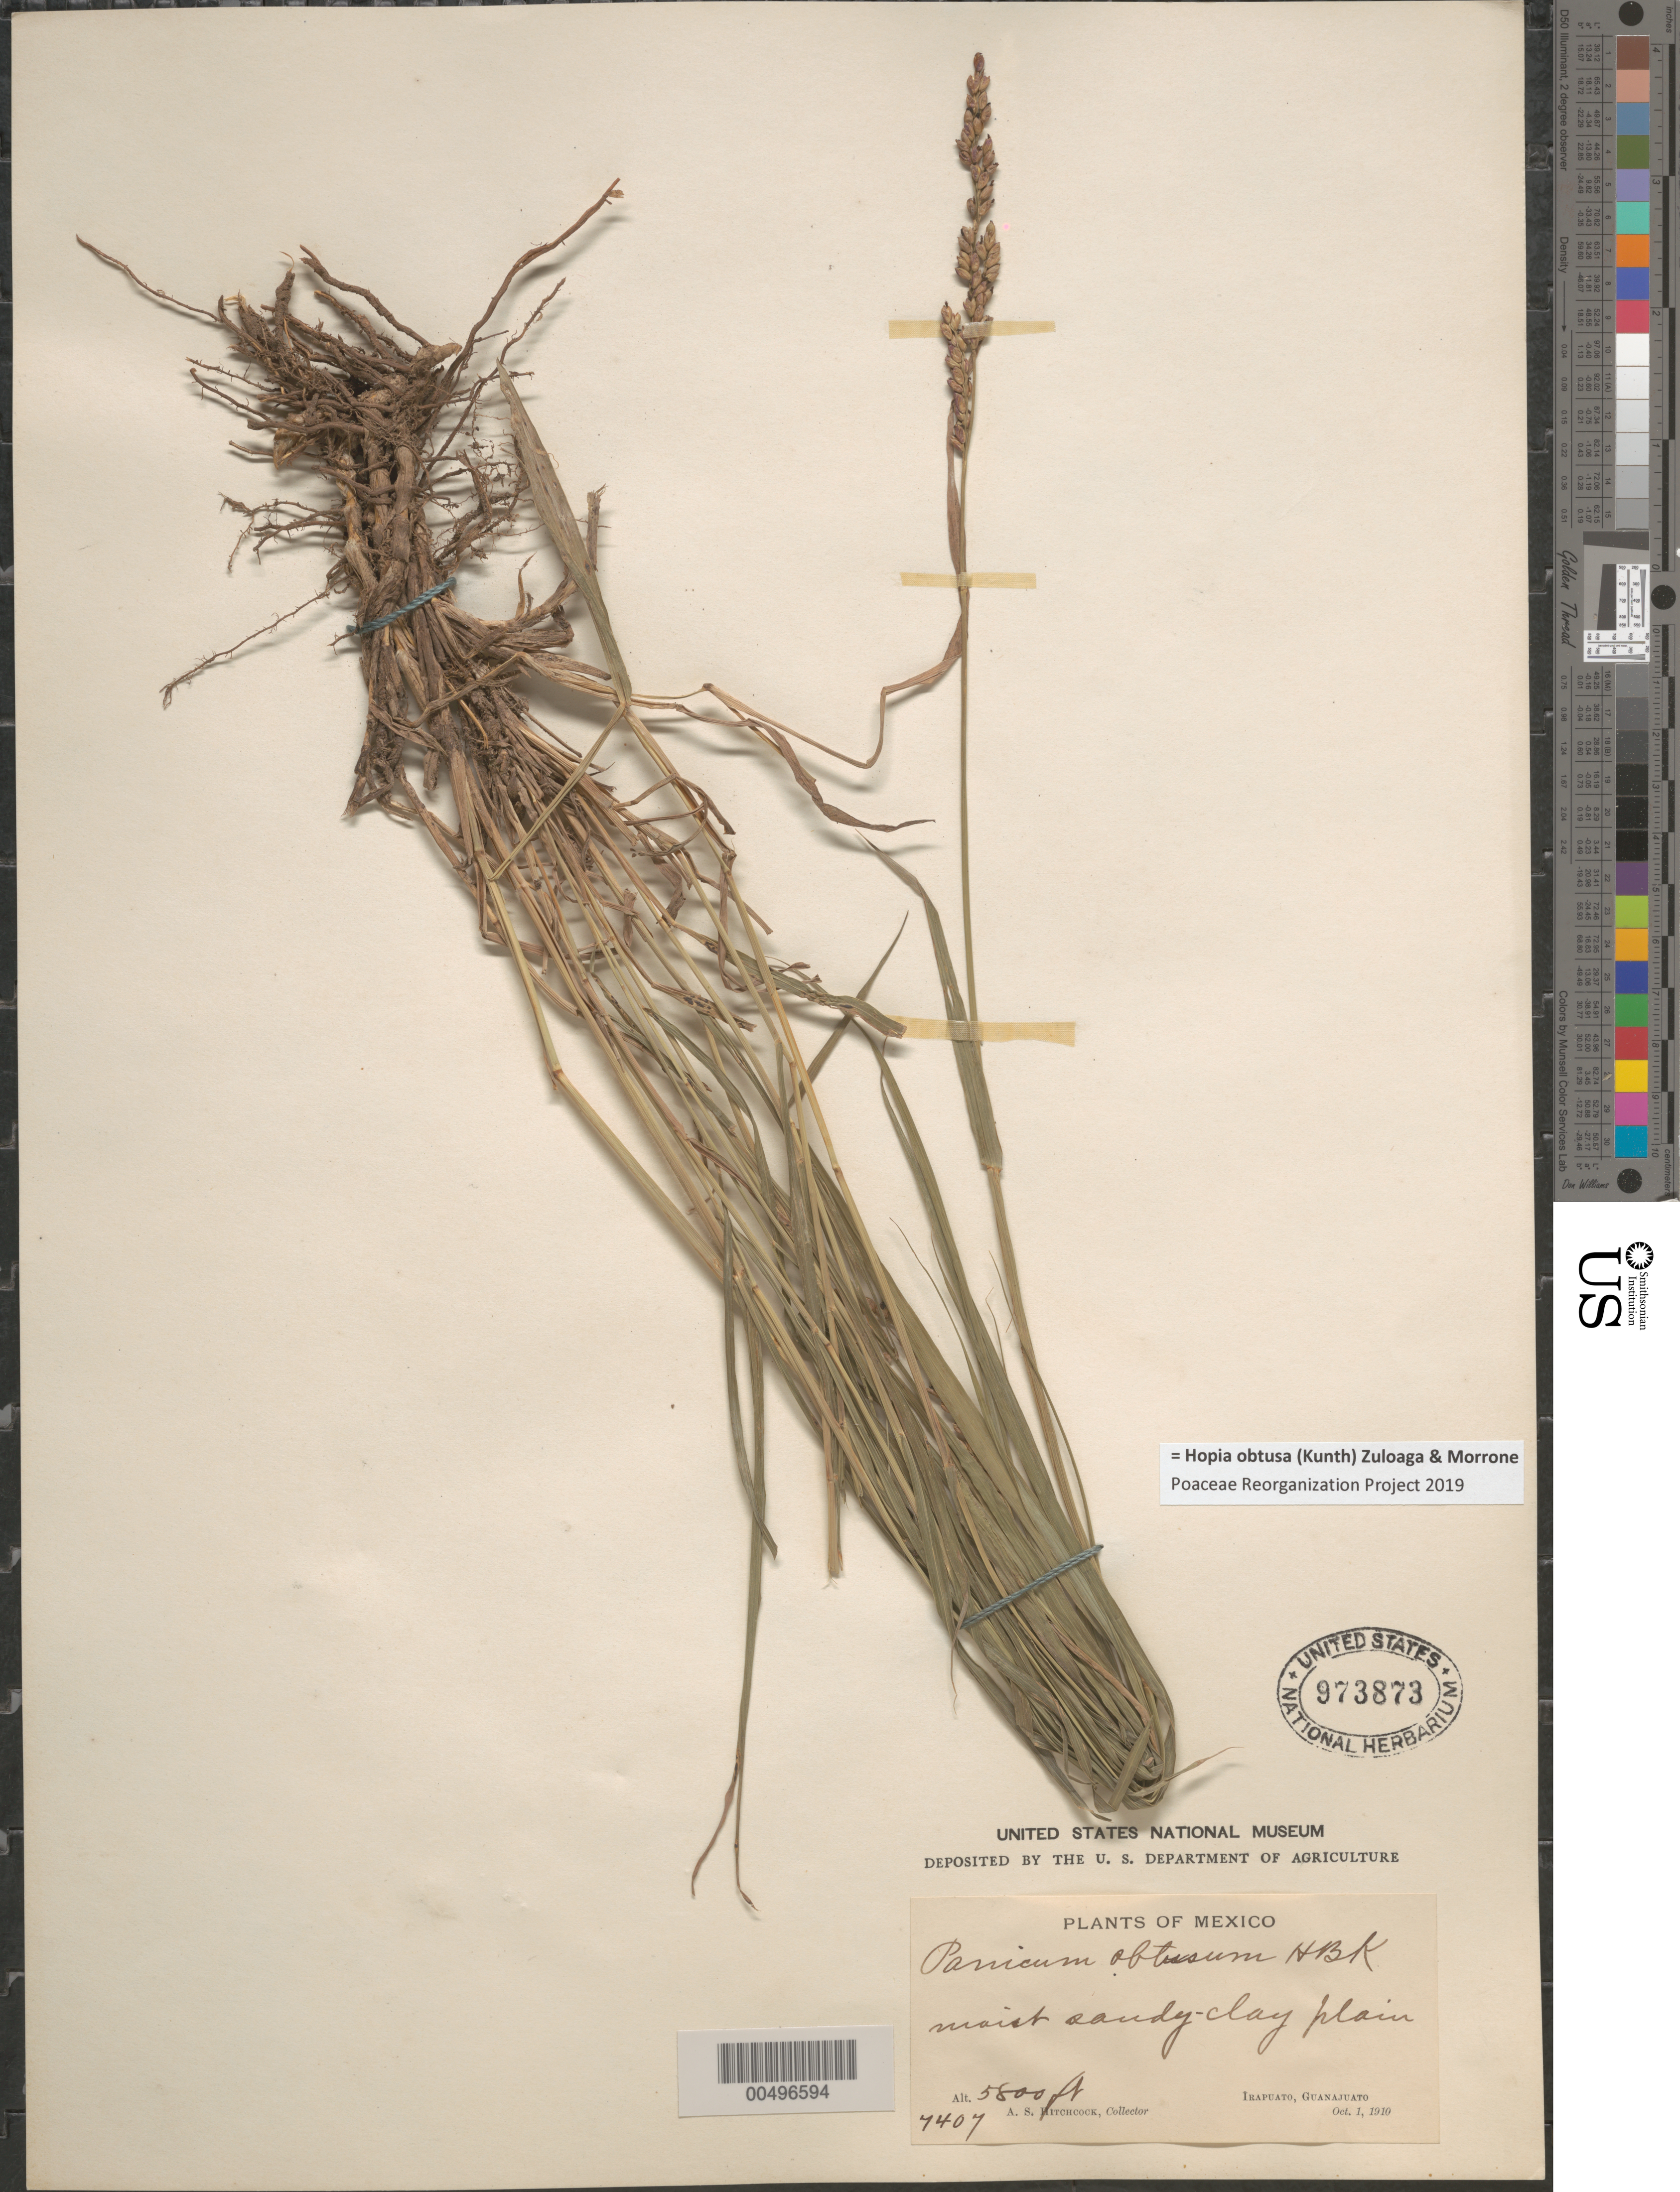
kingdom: Plantae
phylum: Tracheophyta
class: Liliopsida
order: Poales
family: Poaceae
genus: Panicum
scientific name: Panicum obtusum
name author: Kunth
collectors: A. S. Hitchcock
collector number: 7407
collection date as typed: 1 Oct 1910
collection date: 1910-10-01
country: Mexico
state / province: Guanajuato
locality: Irapuato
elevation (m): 1768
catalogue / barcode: US 973873